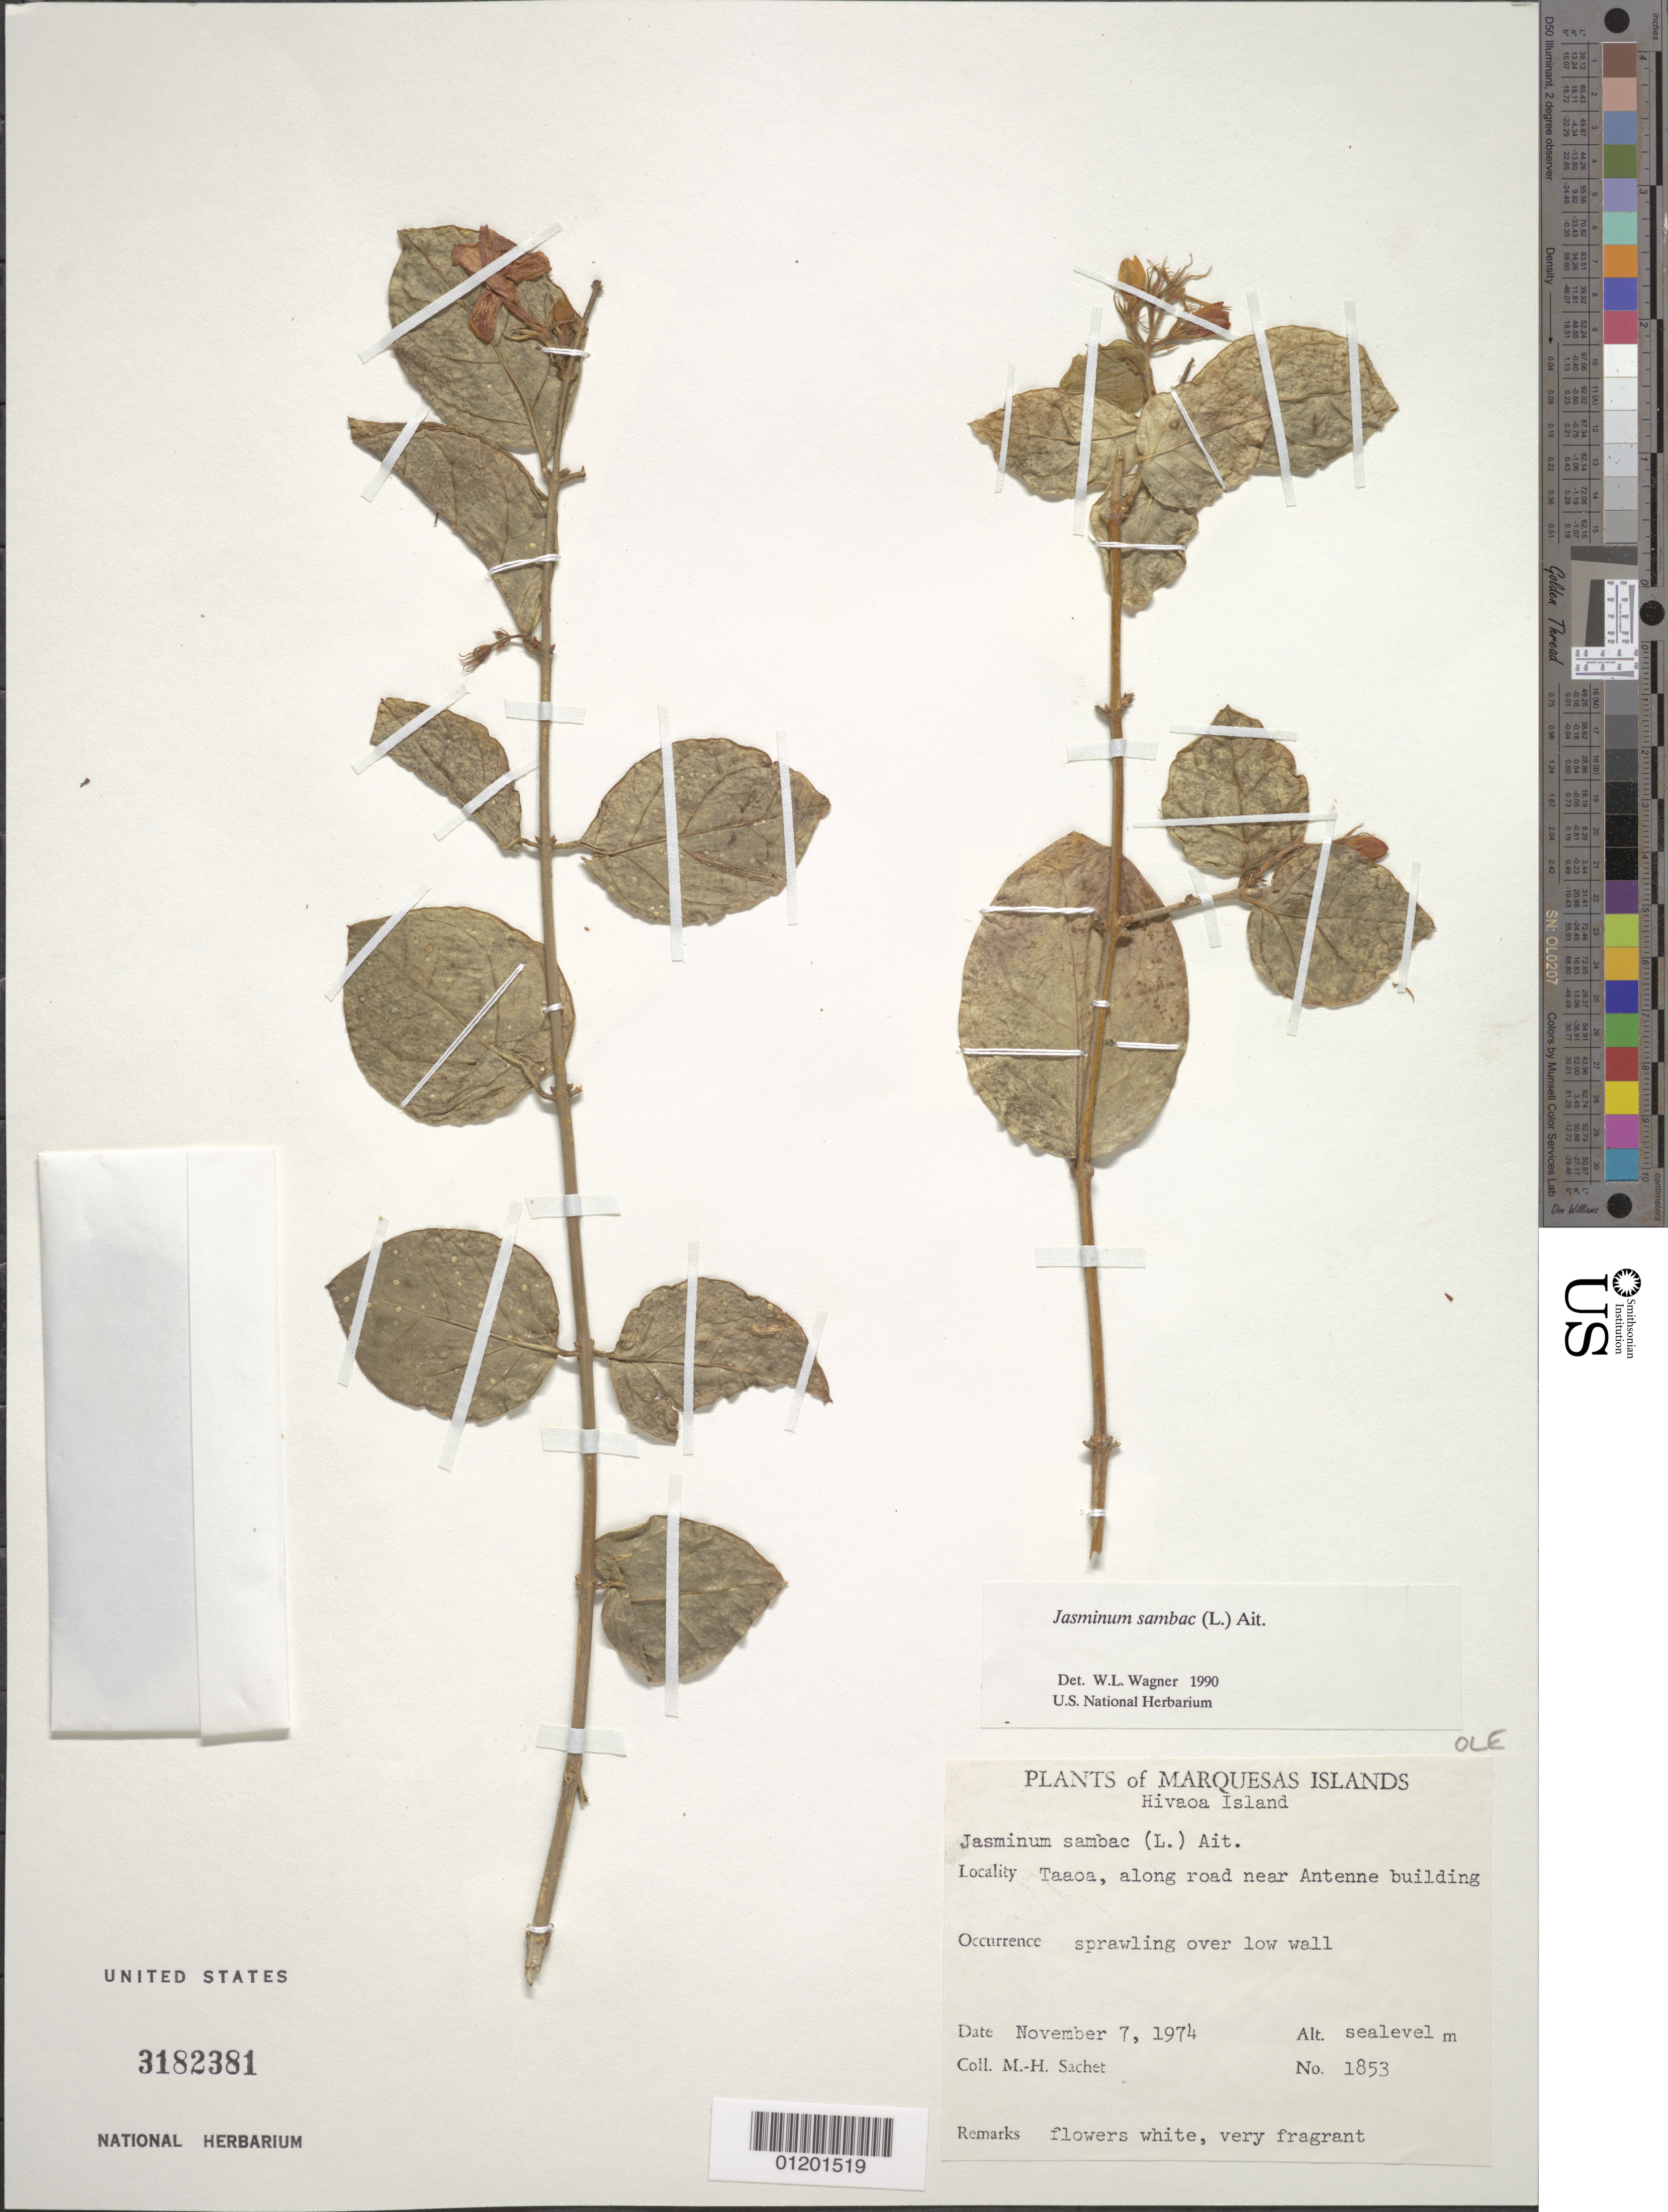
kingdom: Plantae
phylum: Tracheophyta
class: Magnoliopsida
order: Lamiales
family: Oleaceae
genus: Jasminum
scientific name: Jasminum sambac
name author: (L.) Aiton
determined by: Wagner, W. L., (BOT), Smithsonian Institution - National Museum of Natural History (UNITED STATES)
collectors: M.-H. Sachet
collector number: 1853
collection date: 1974-11-07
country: French Polynesia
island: Hiva Oa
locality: Taaoa along road near Antenne building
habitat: Sprawling over low wall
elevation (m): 0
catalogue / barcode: US 3182381